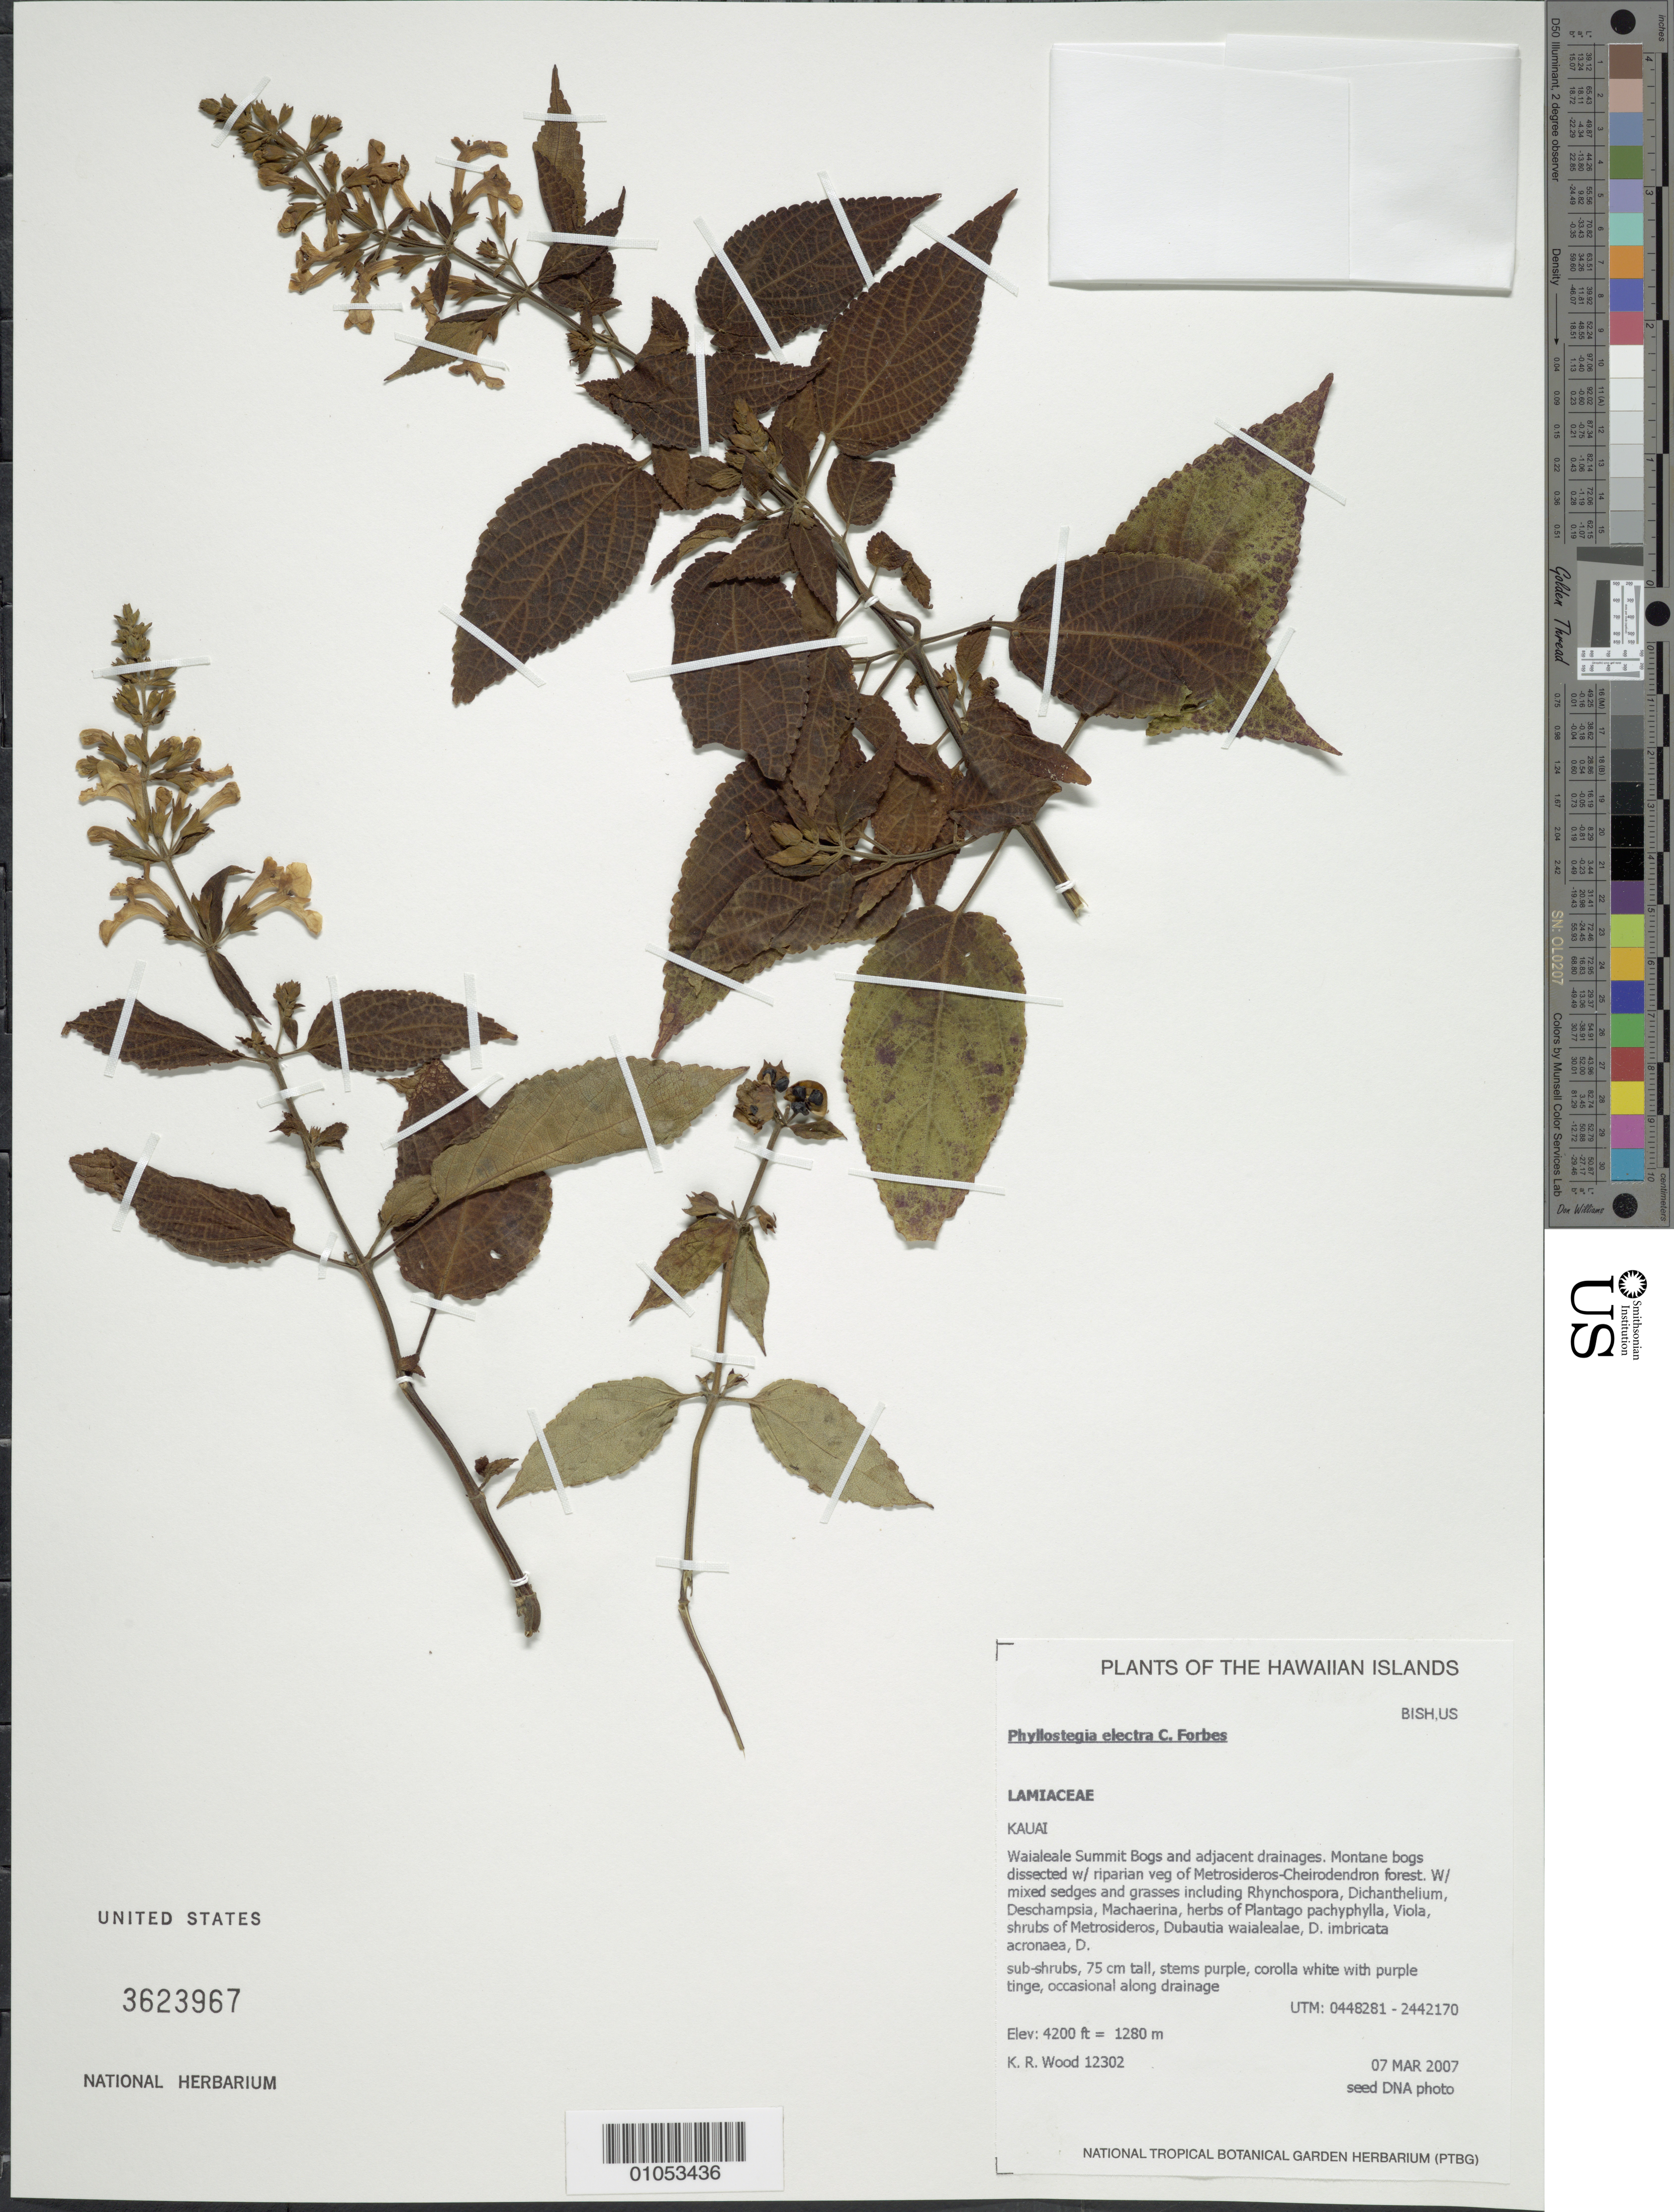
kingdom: Plantae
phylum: Tracheophyta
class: Magnoliopsida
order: Lamiales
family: Lamiaceae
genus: Phyllostegia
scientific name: Phyllostegia electra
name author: C.N. Forbes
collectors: K. R. Wood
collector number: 12302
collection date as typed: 7 Mar 2007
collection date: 2007-03-07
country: United States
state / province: Hawaii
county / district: Kaui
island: Kaua'i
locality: Waialeale Summit Bogs and adjacent drainages.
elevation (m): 1280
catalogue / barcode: US 3623967